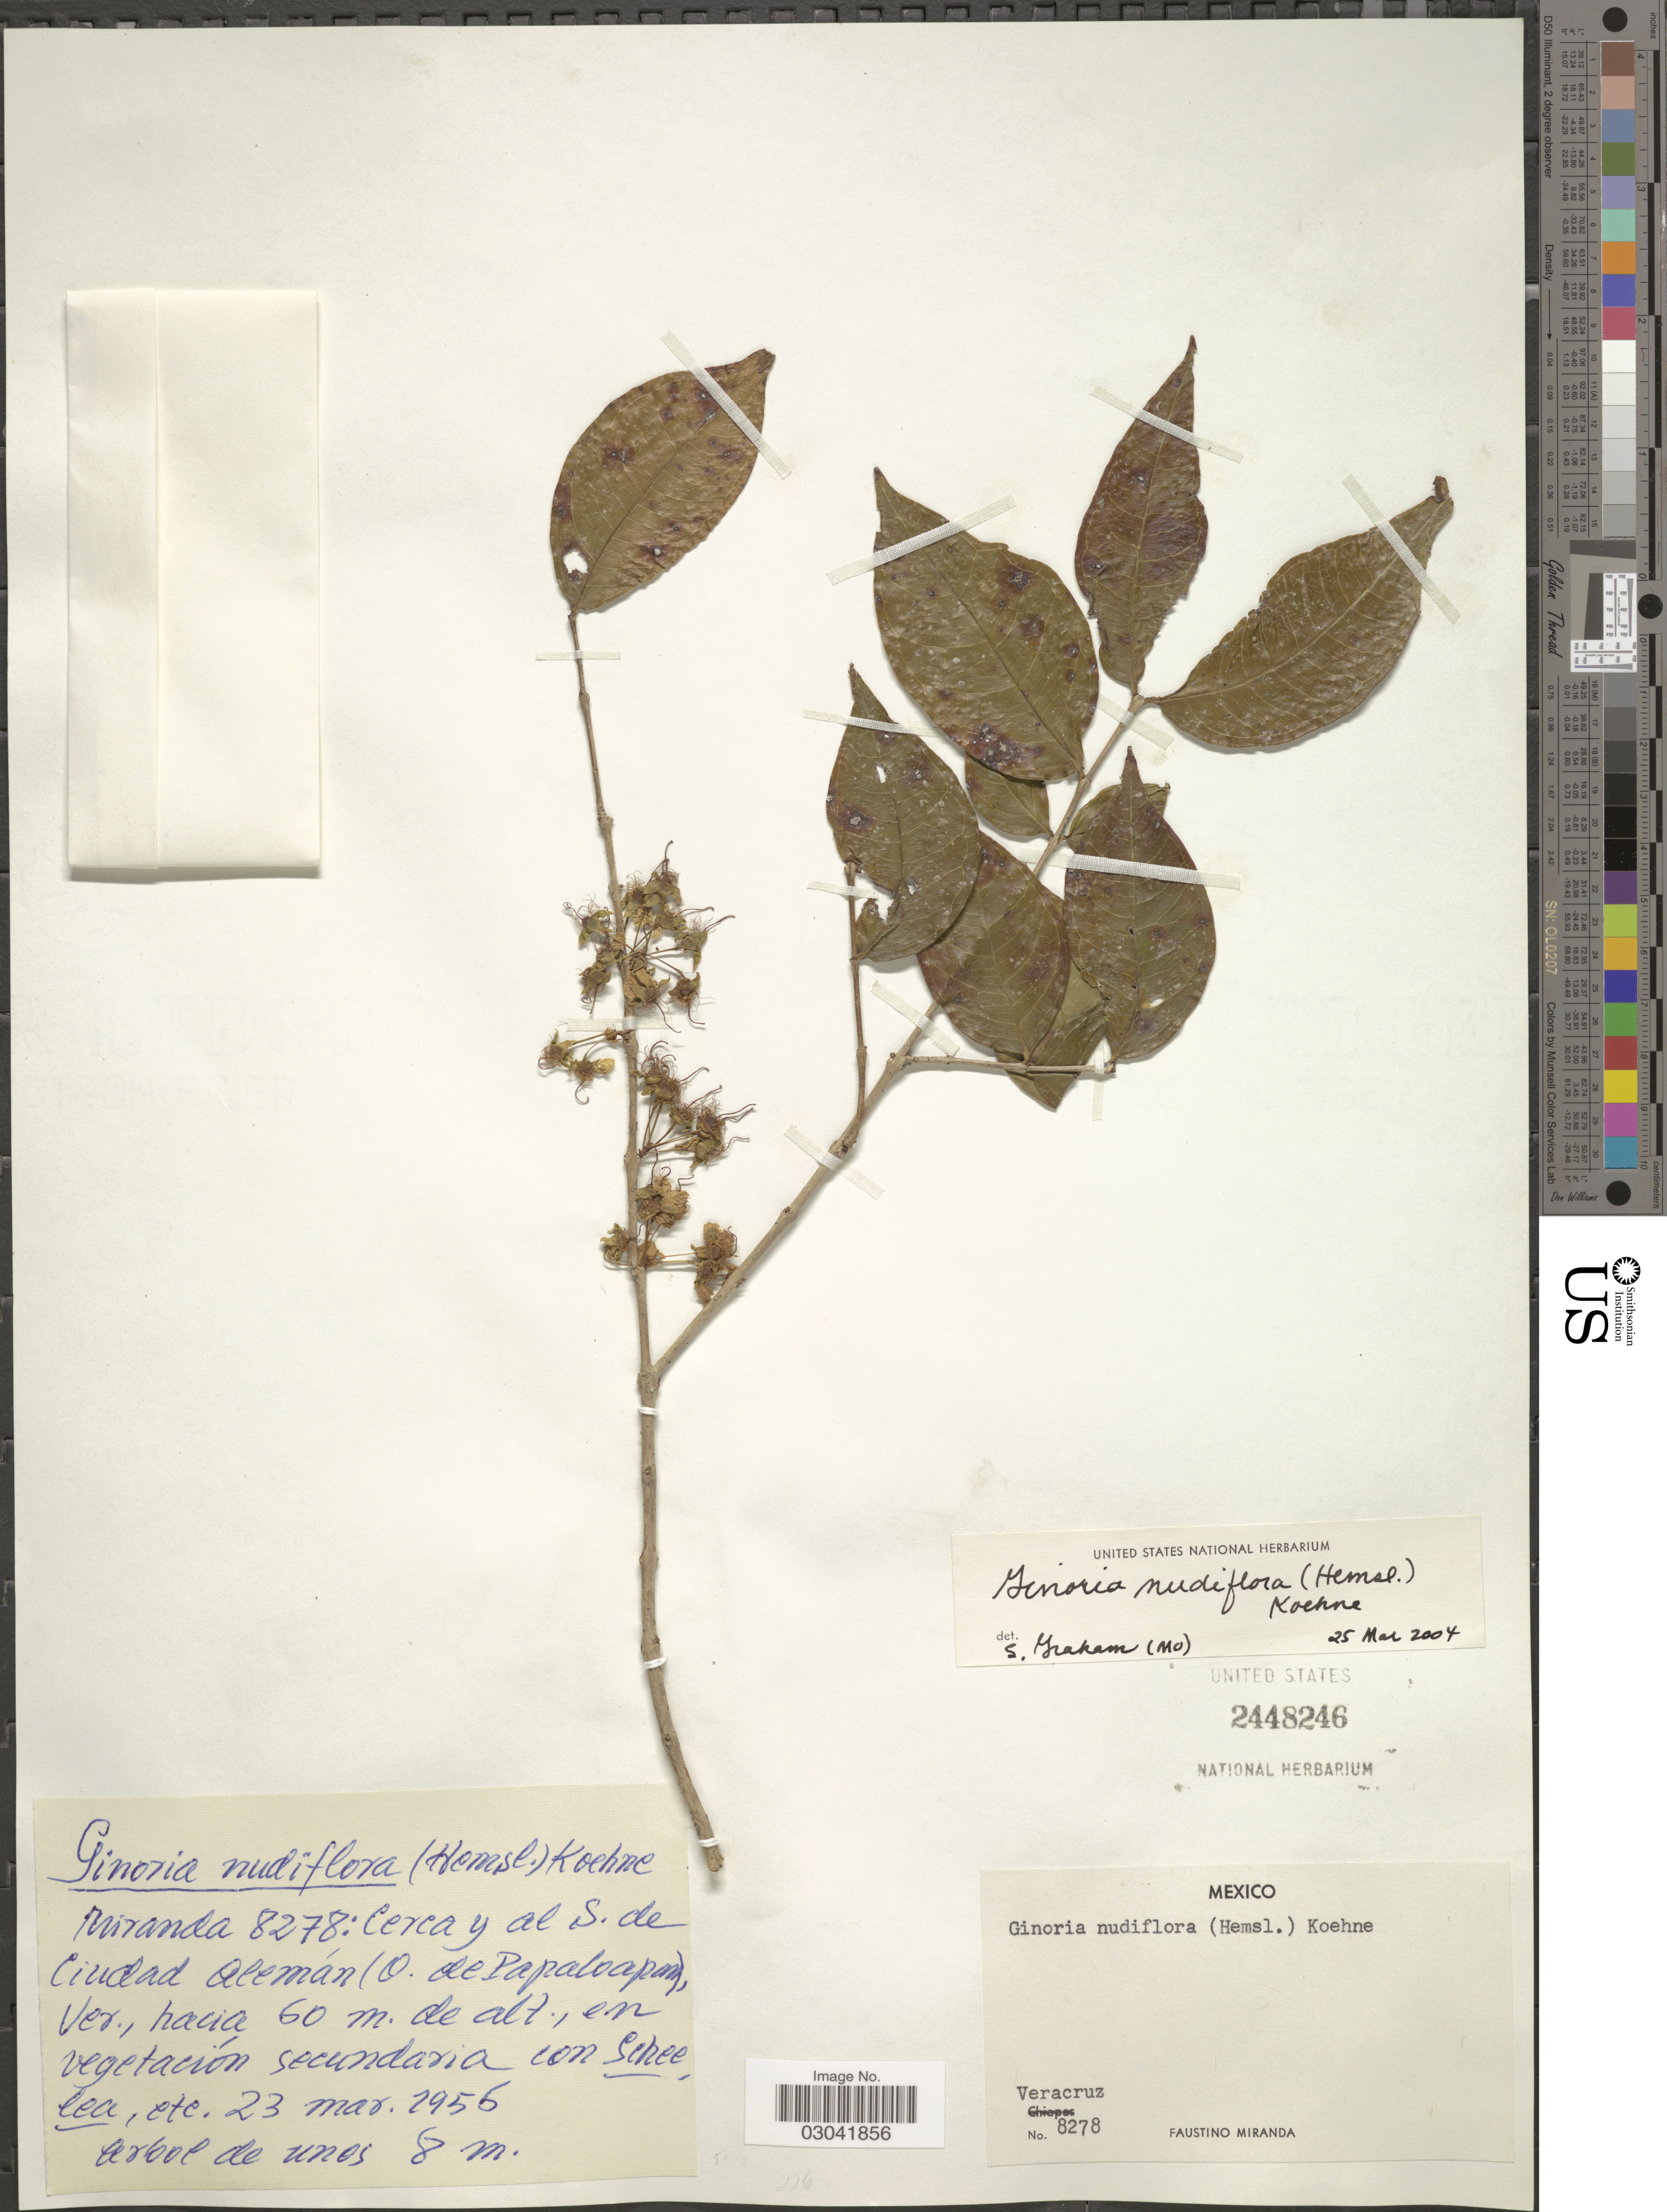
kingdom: Plantae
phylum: Tracheophyta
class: Magnoliopsida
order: Myrtales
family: Lythraceae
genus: Ginoria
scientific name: Ginoria nudiflora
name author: (Hemsl.) Koehne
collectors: F. Miranda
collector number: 8278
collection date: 1956-03-23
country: Mexico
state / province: Veracruz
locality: Veracruz. Cerca y al S. de Cuidad Alemán (O. de Papaloapan), Ver.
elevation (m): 60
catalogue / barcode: US 2448246